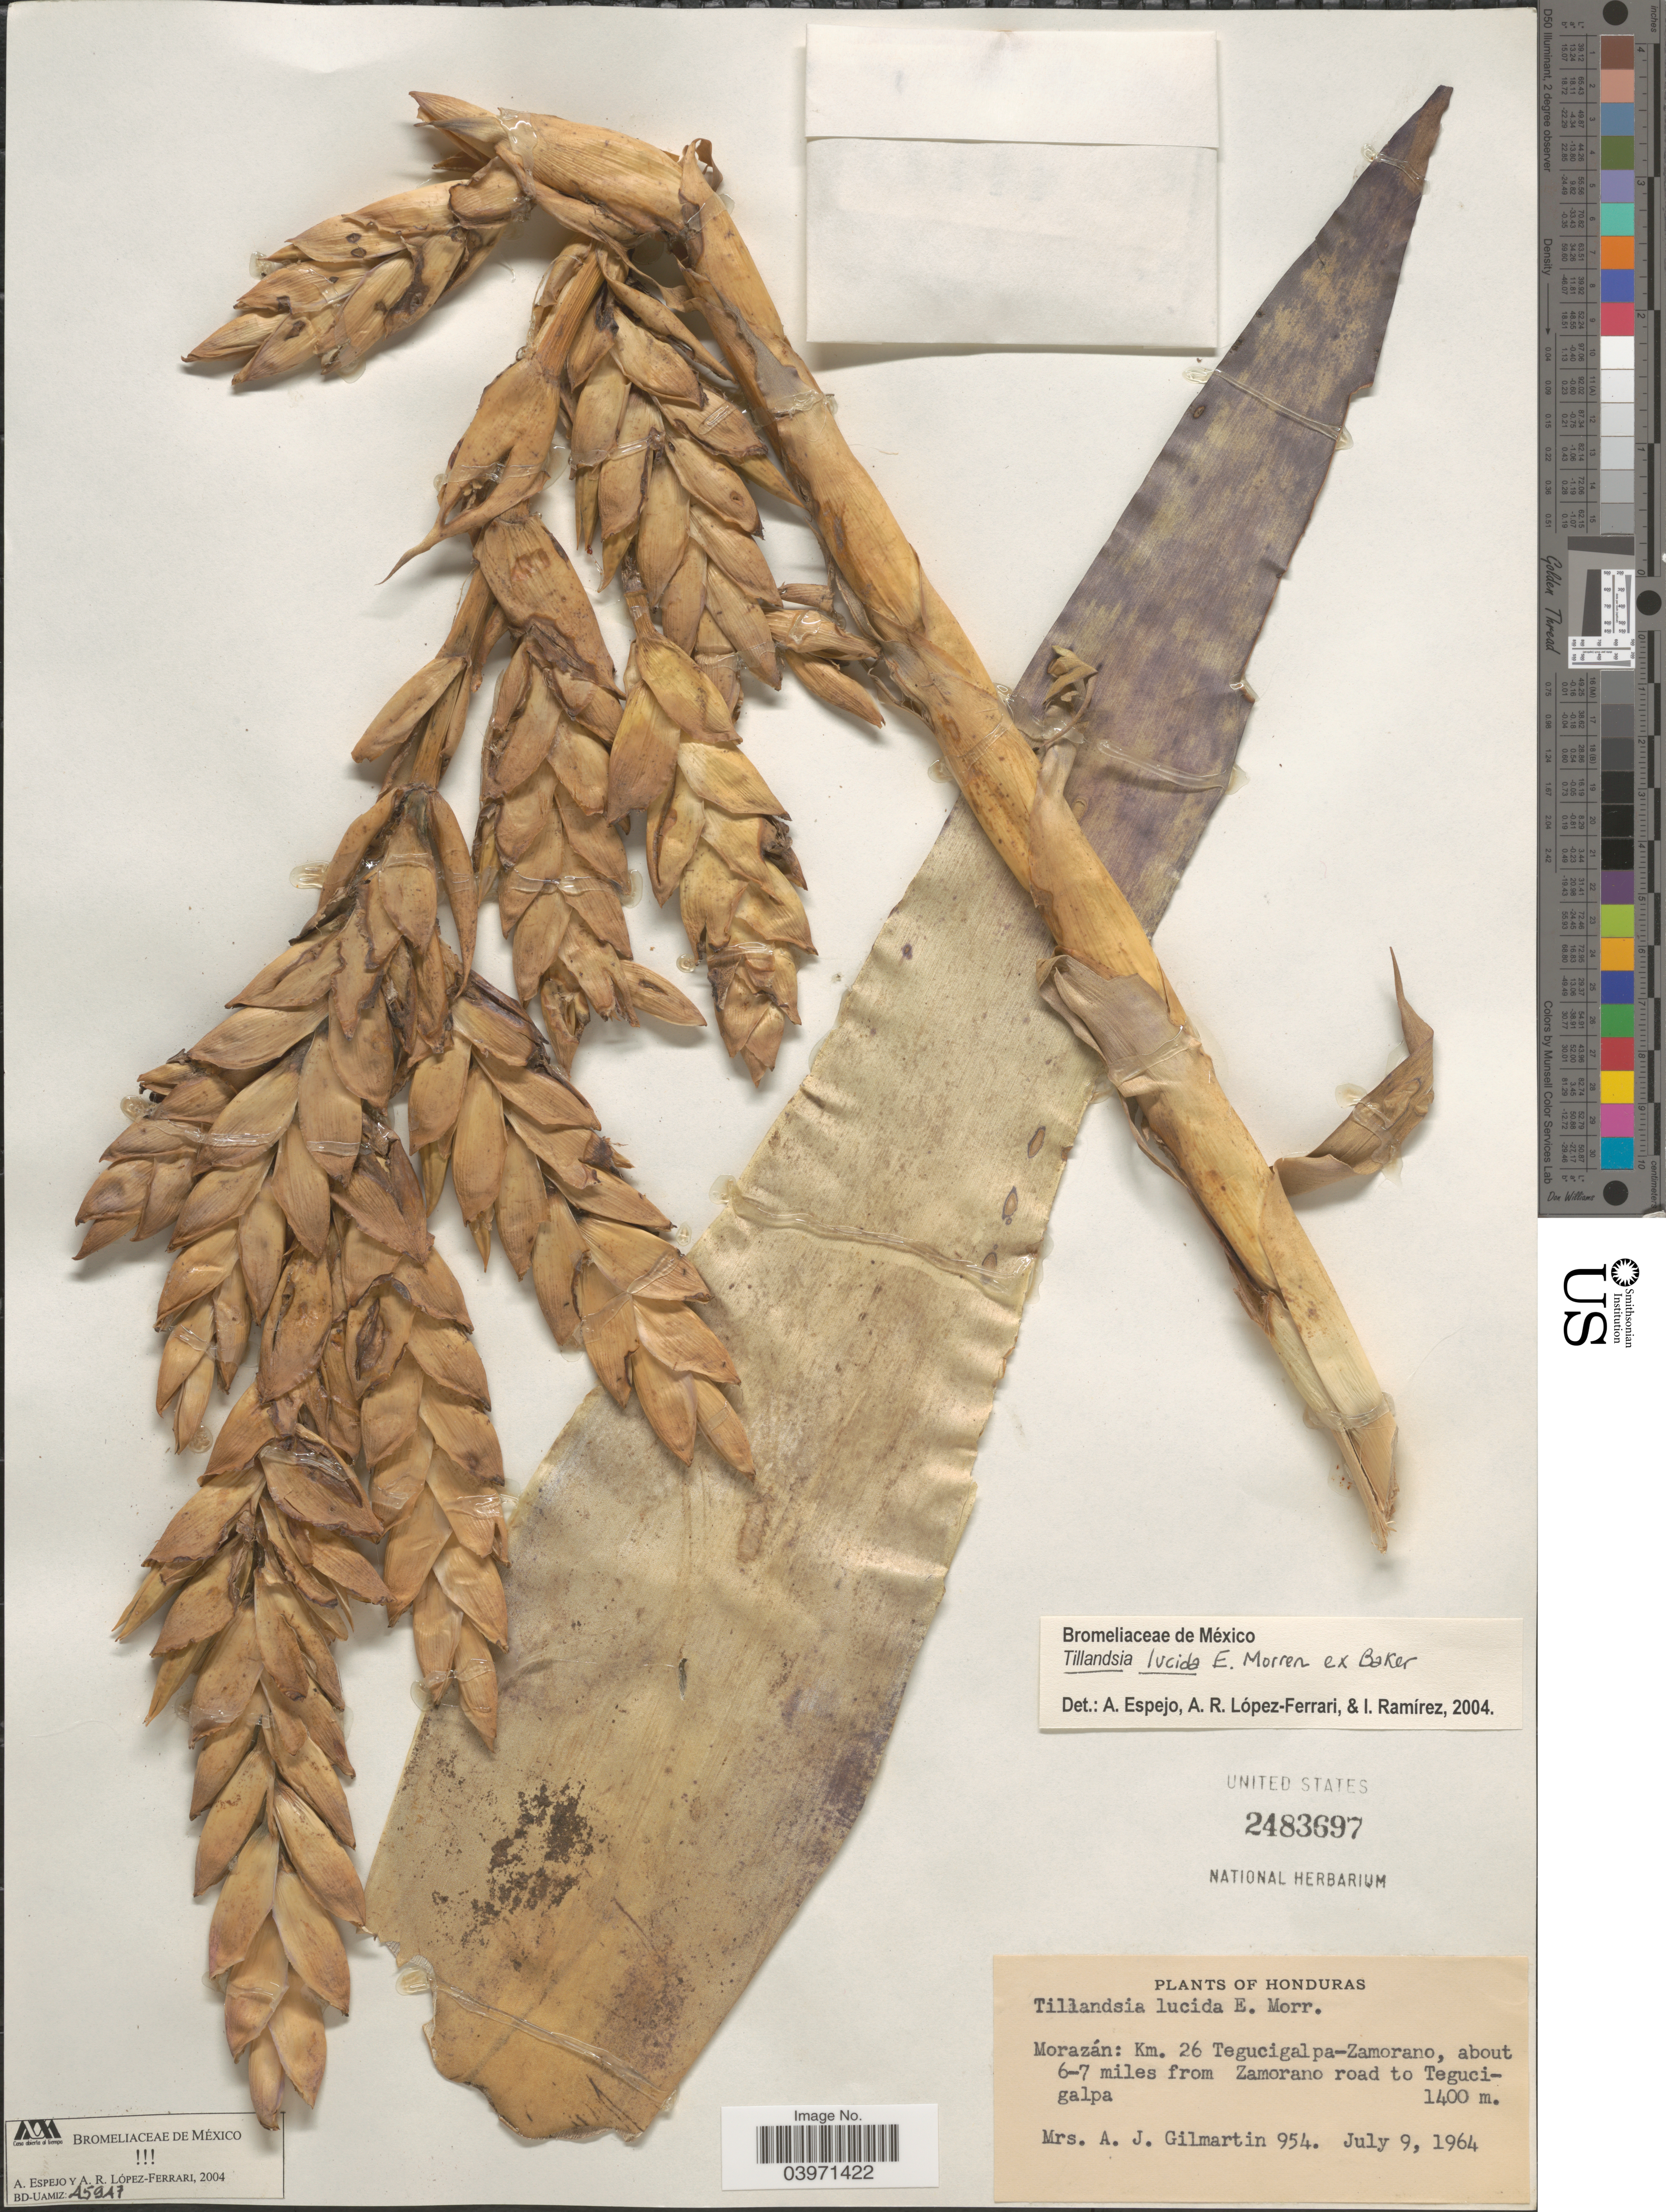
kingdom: Plantae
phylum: Tracheophyta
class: Liliopsida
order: Poales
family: Bromeliaceae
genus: Tillandsia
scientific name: Tillandsia lucida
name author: É. Morren ex Baker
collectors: A. J. Gilmartin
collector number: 954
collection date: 1964-07-09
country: Honduras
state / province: Fco. Morazán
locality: Morazán: Km. 26 Tegucigalpa - Zamorano, about 6-7 miles from Zamorano road to Tegucigalpa.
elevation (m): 1400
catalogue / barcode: US 2483697